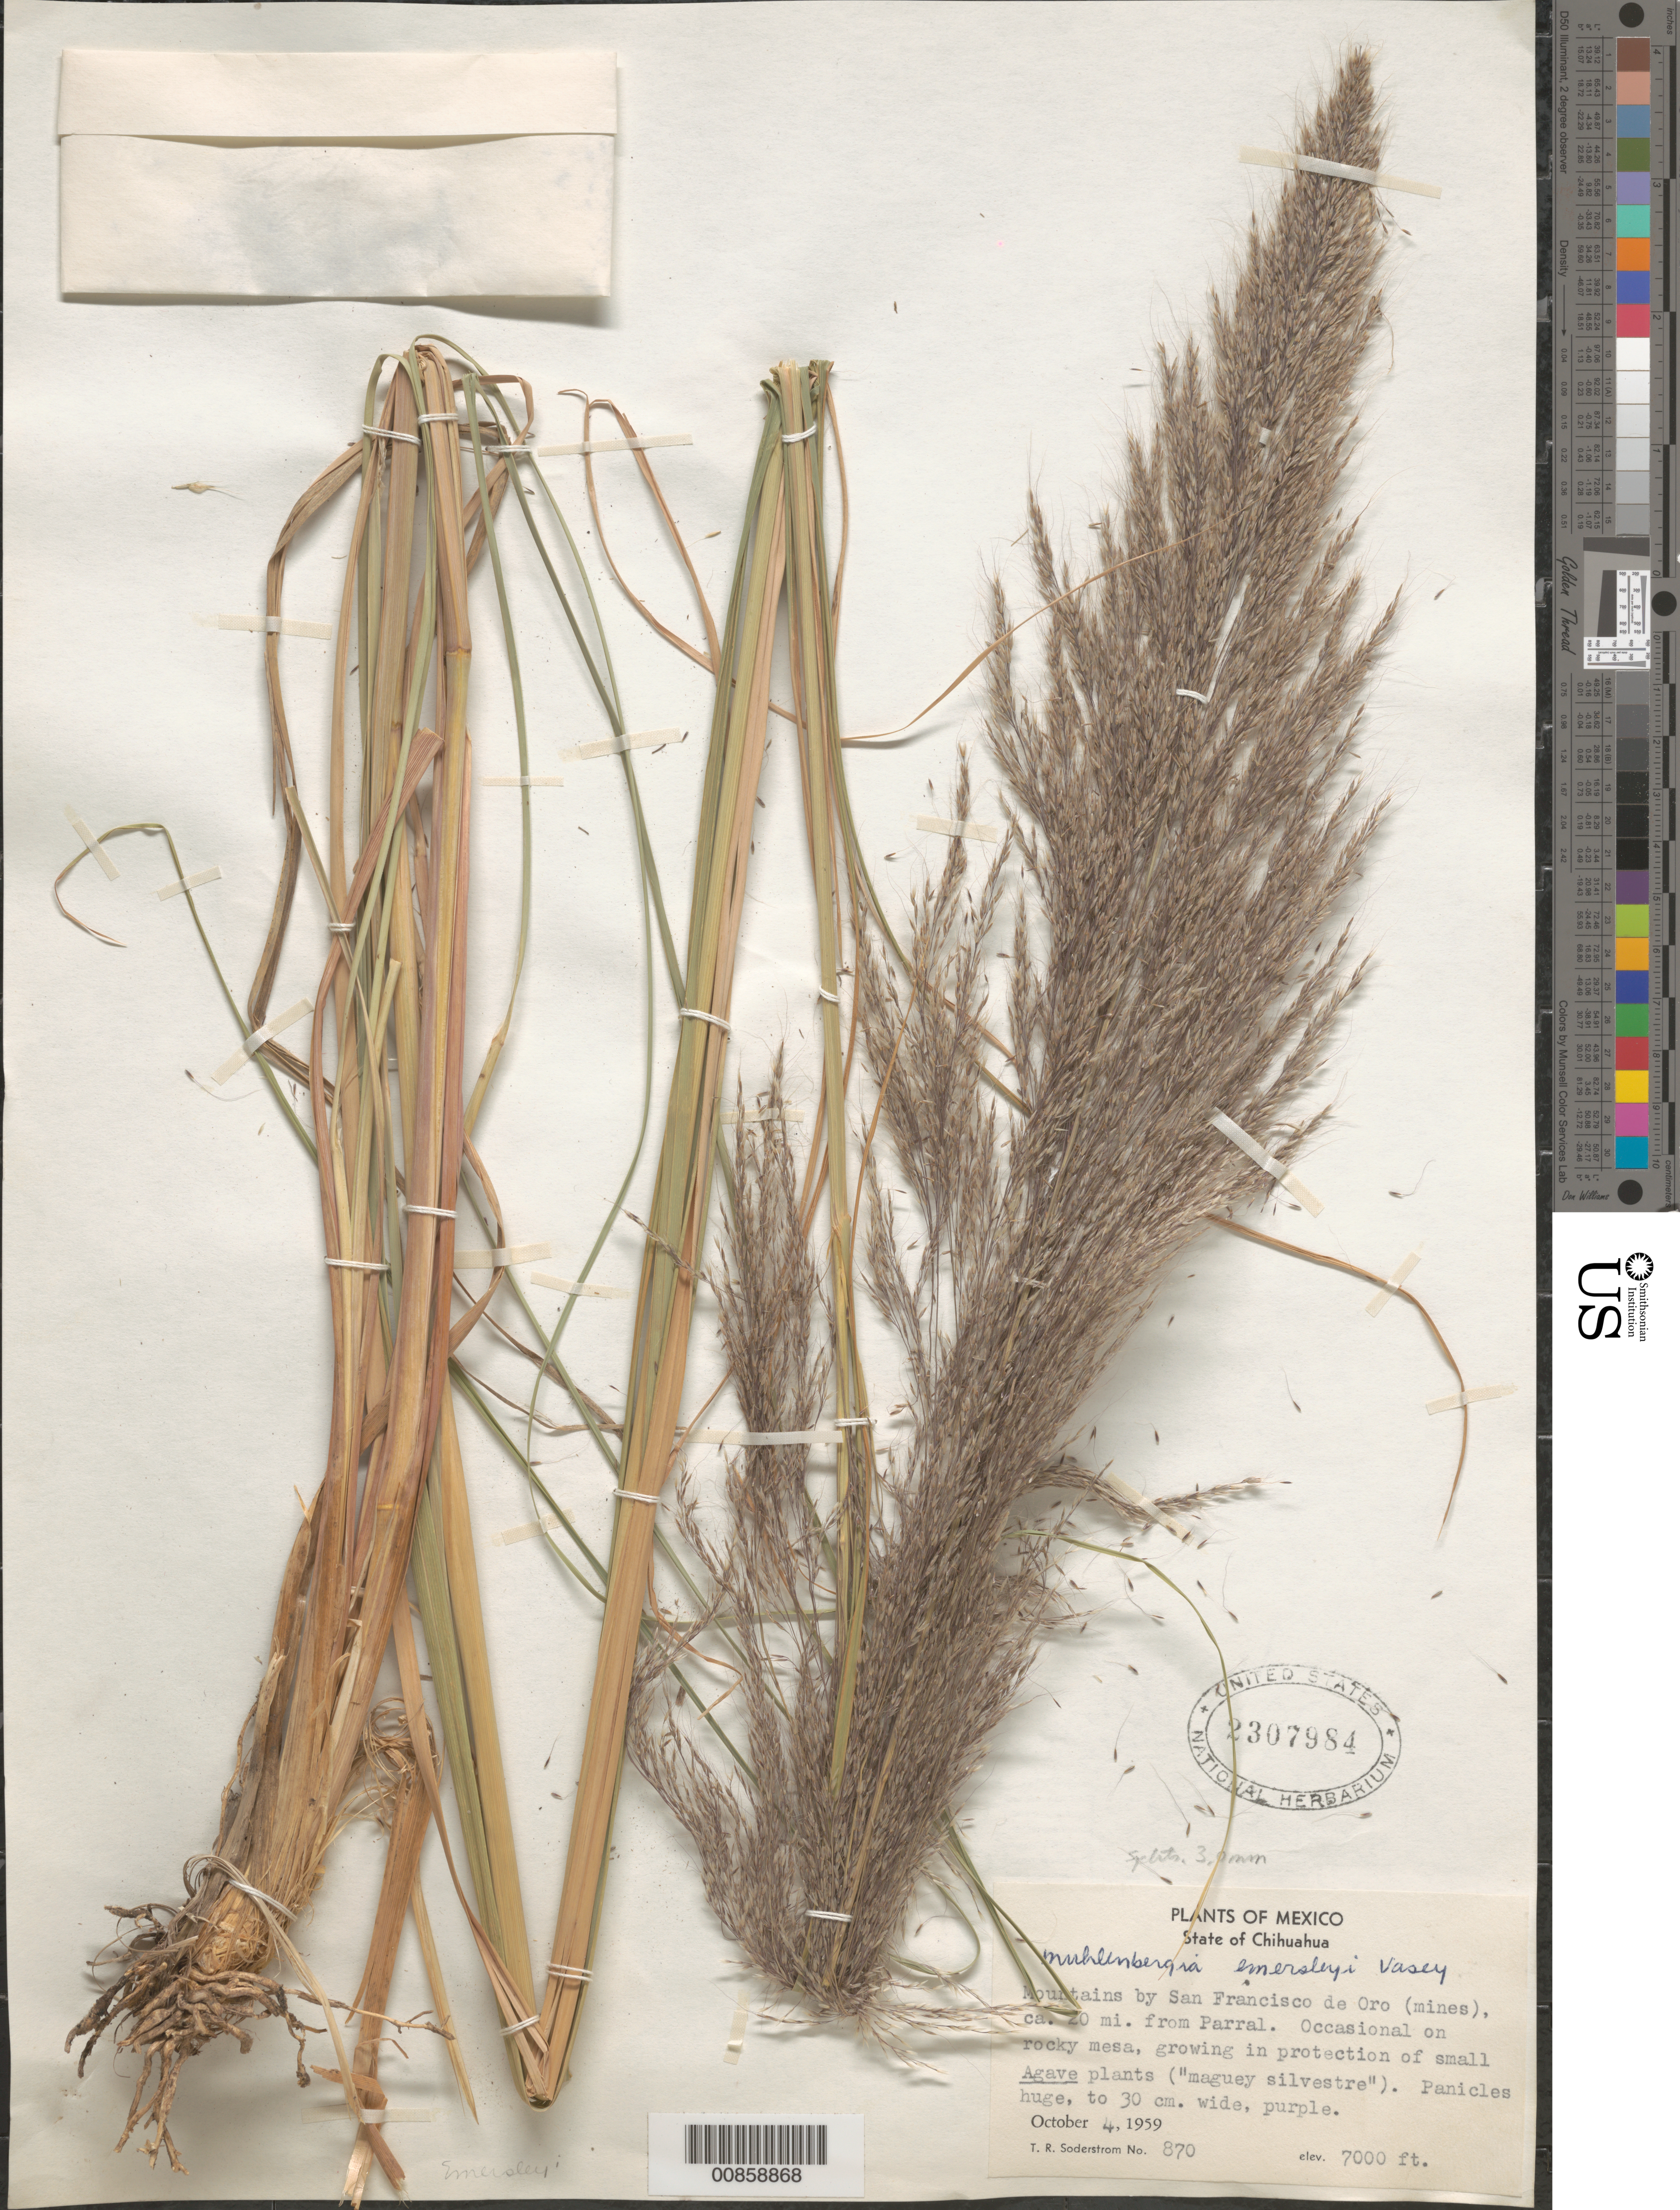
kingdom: Plantae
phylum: Tracheophyta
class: Liliopsida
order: Poales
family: Poaceae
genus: Muhlenbergia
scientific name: Muhlenbergia emersleyi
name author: Vasey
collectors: T. R. Soderstrom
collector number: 870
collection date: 1959-10-04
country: Mexico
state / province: Chihuahua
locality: Mountains by San Francisco de Oro (mines), ca. 20 mi. from Parral.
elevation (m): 2134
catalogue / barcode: US 2307984